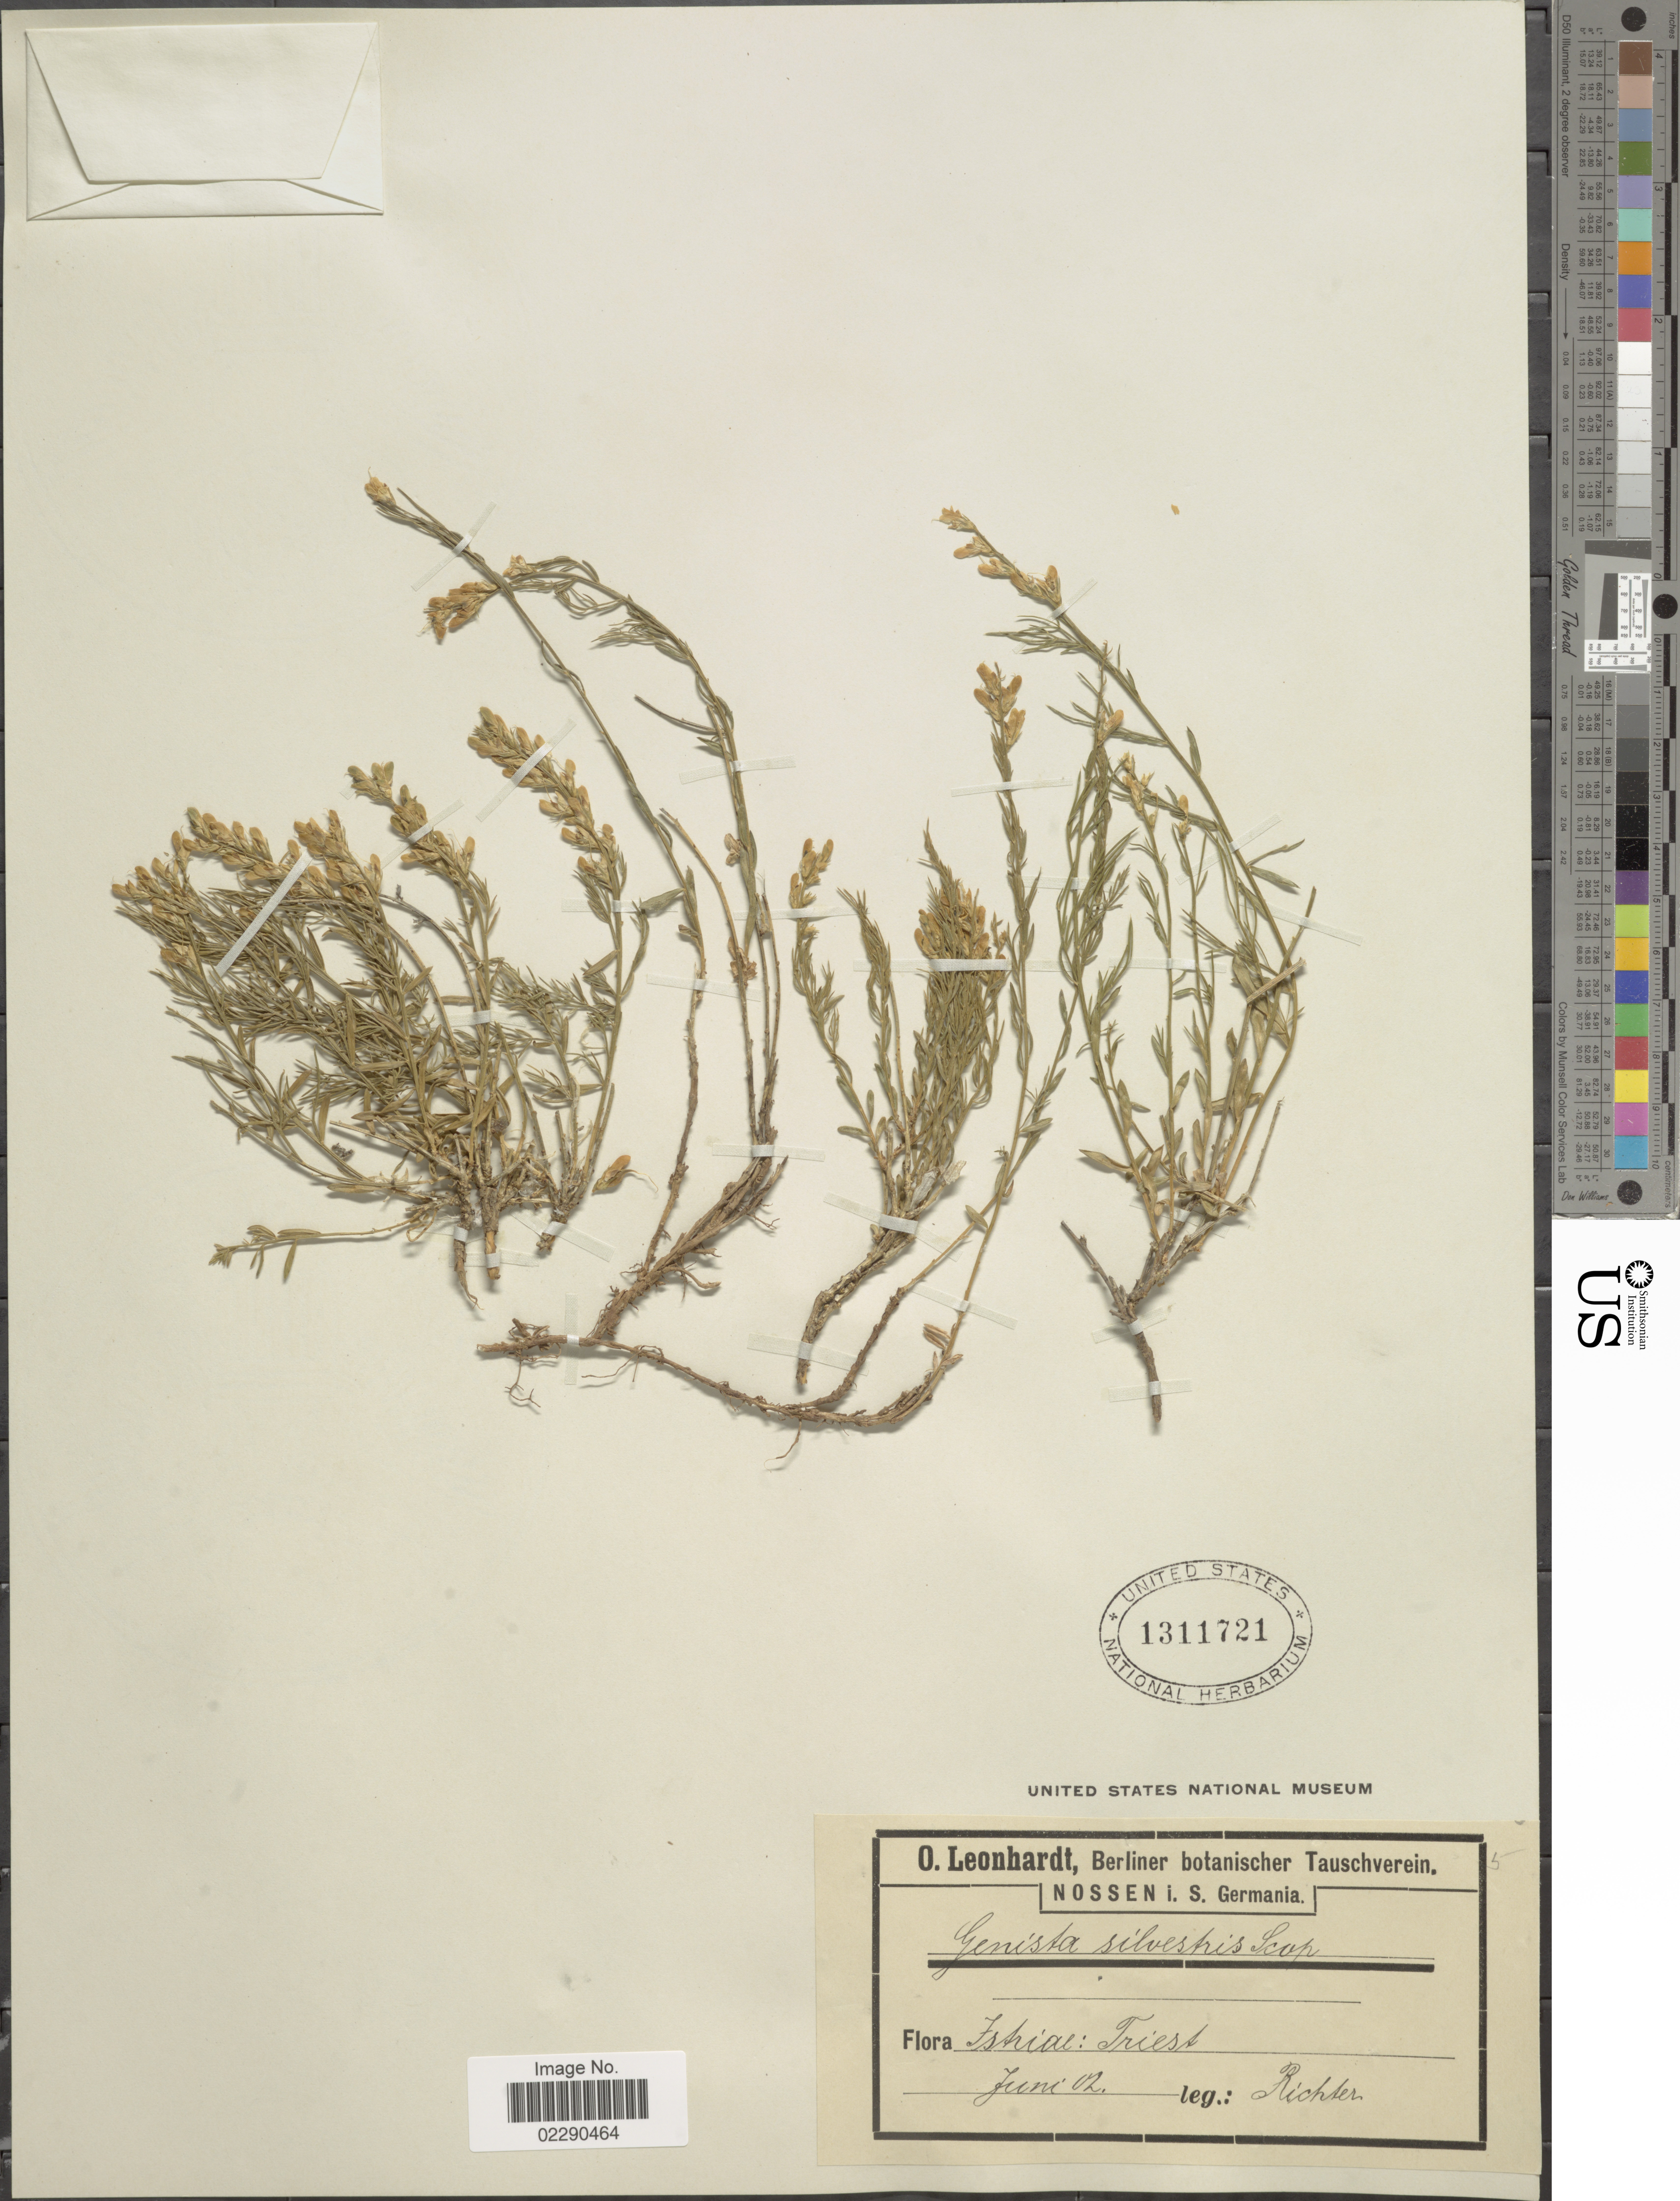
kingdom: Plantae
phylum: Tracheophyta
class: Magnoliopsida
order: Fabales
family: Fabaceae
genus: Genista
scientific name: Genista sylvestris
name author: Scop.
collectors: -- Richter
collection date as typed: Transcribed d/m/y: /6/2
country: Croatia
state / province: Istria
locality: Triest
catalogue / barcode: US 1311721